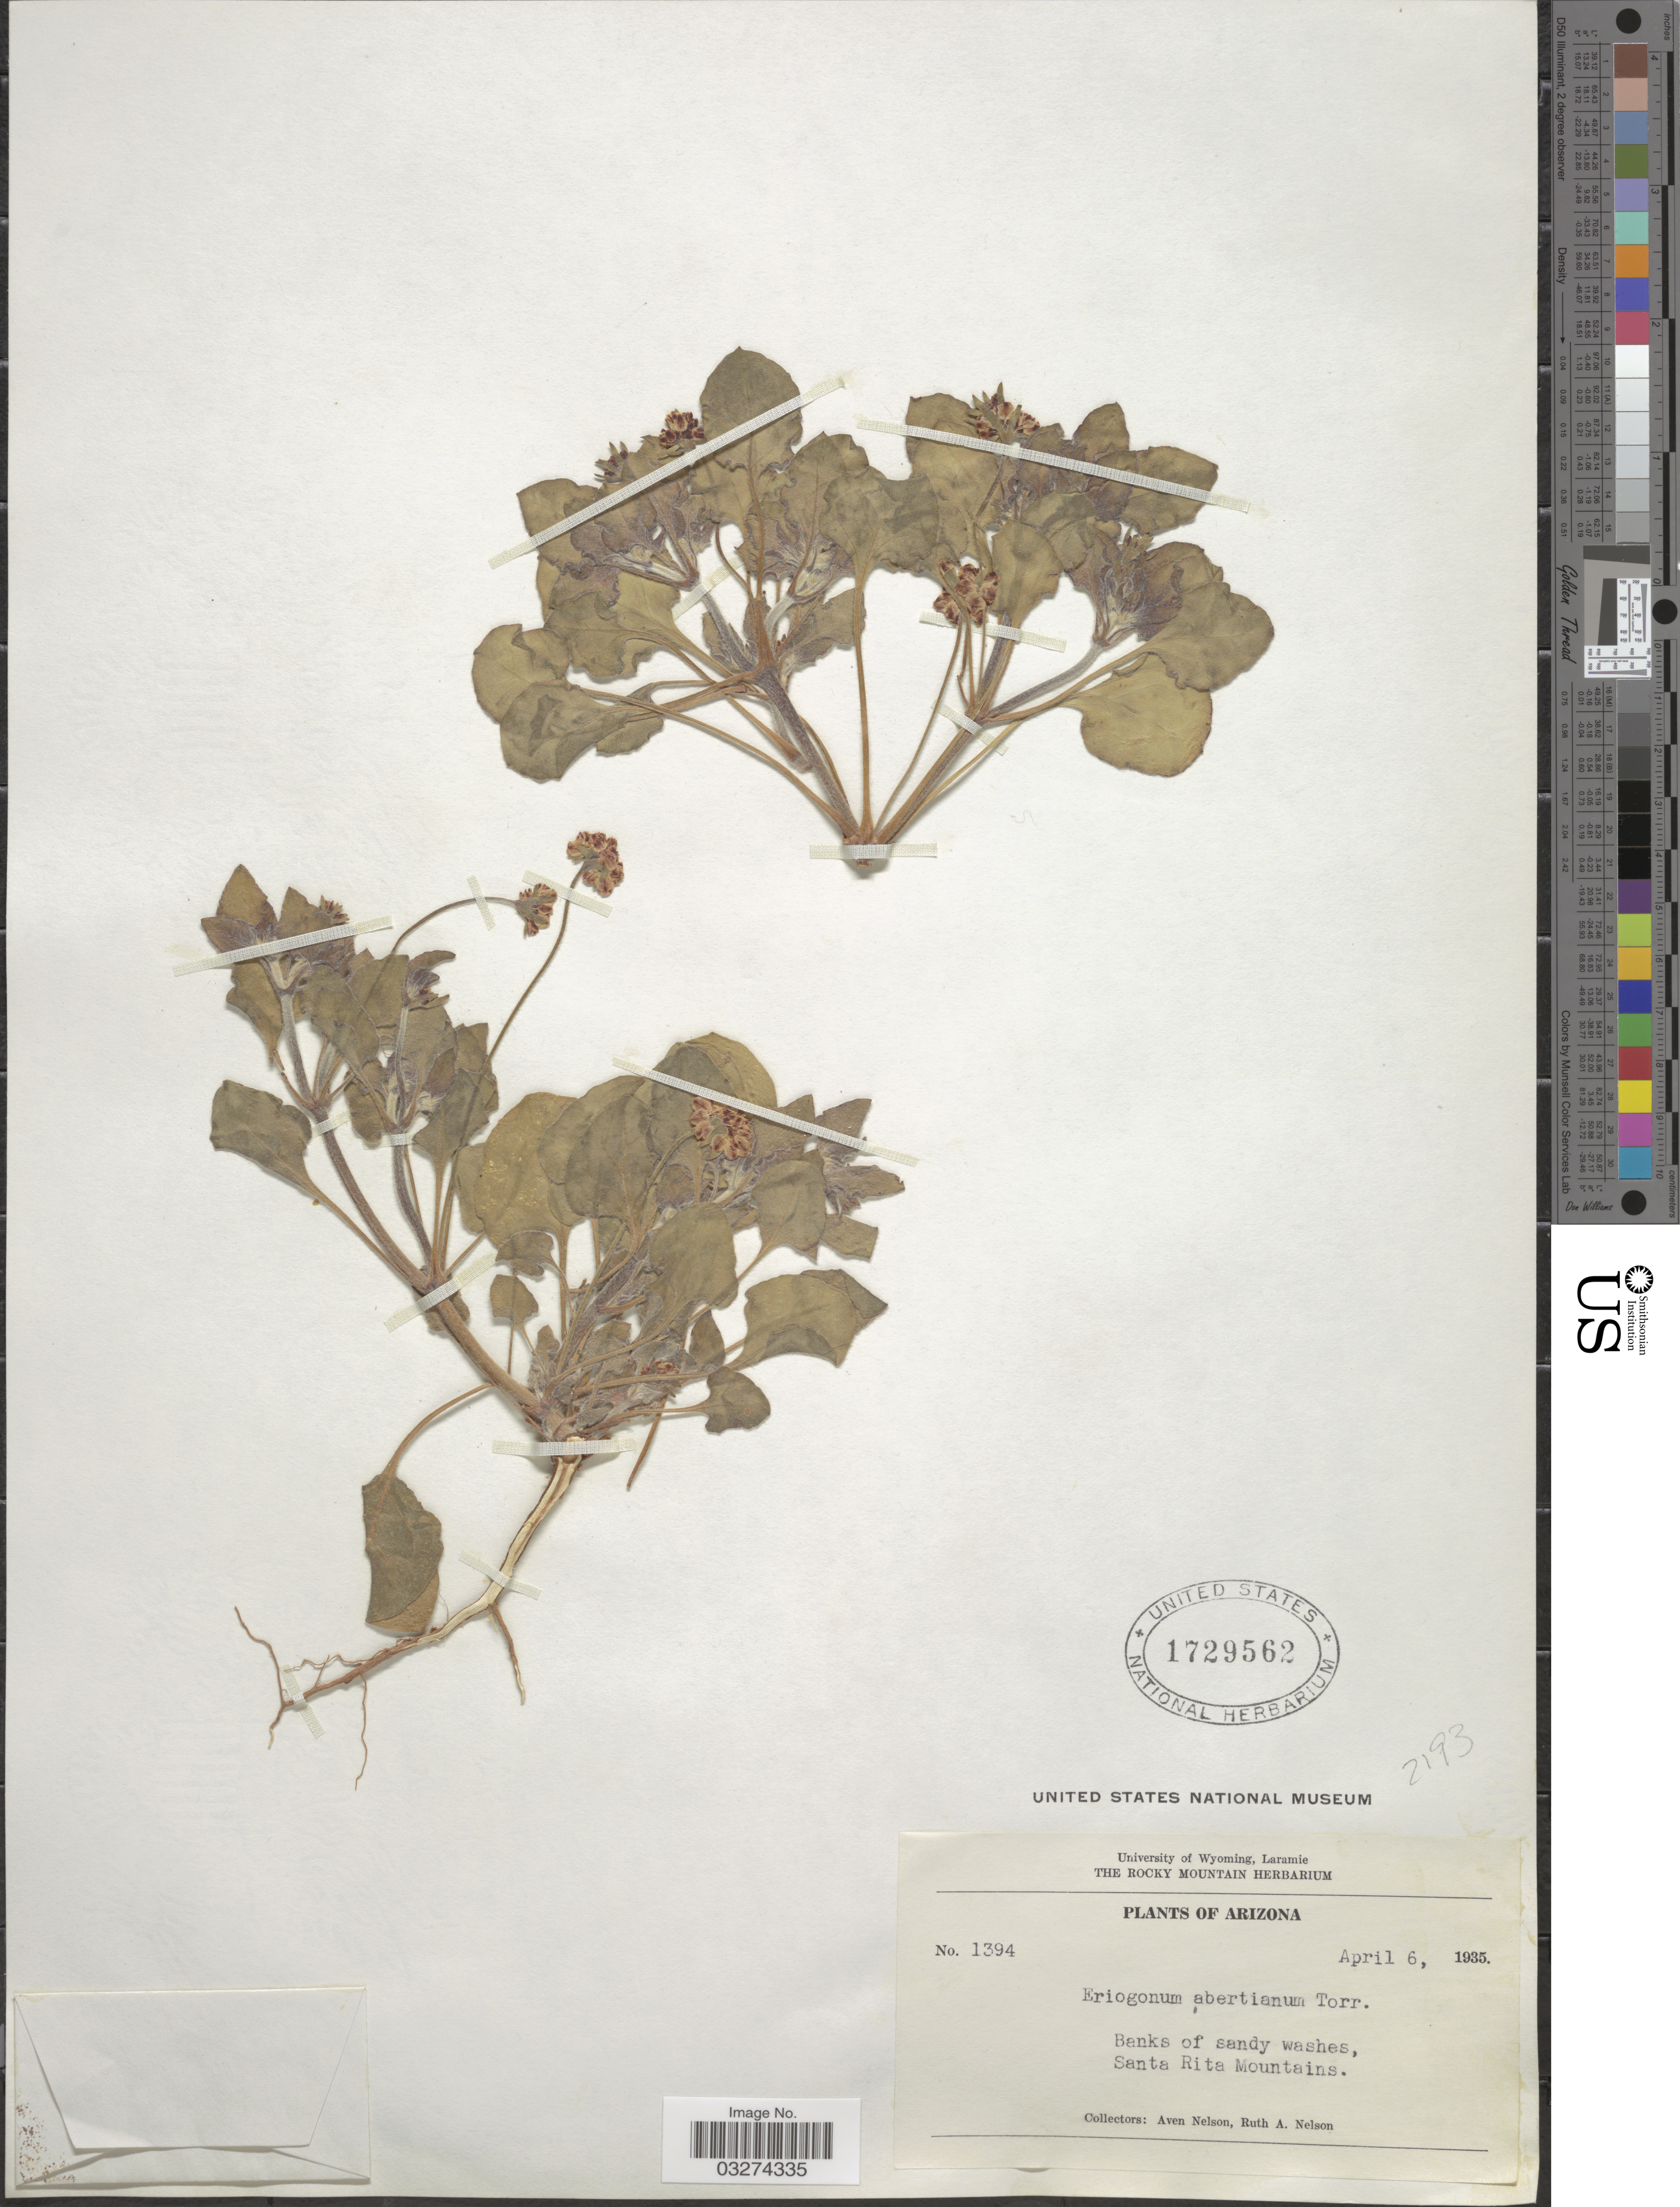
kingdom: Plantae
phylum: Tracheophyta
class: Magnoliopsida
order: Caryophyllales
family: Polygonaceae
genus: Eriogonum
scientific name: Eriogonum abertianum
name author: Torr.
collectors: A. Nelson & R. A. Nelson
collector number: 1394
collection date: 1935-04-06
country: United States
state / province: Arizona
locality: Santa Rita Mountains.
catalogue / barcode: US 1729562